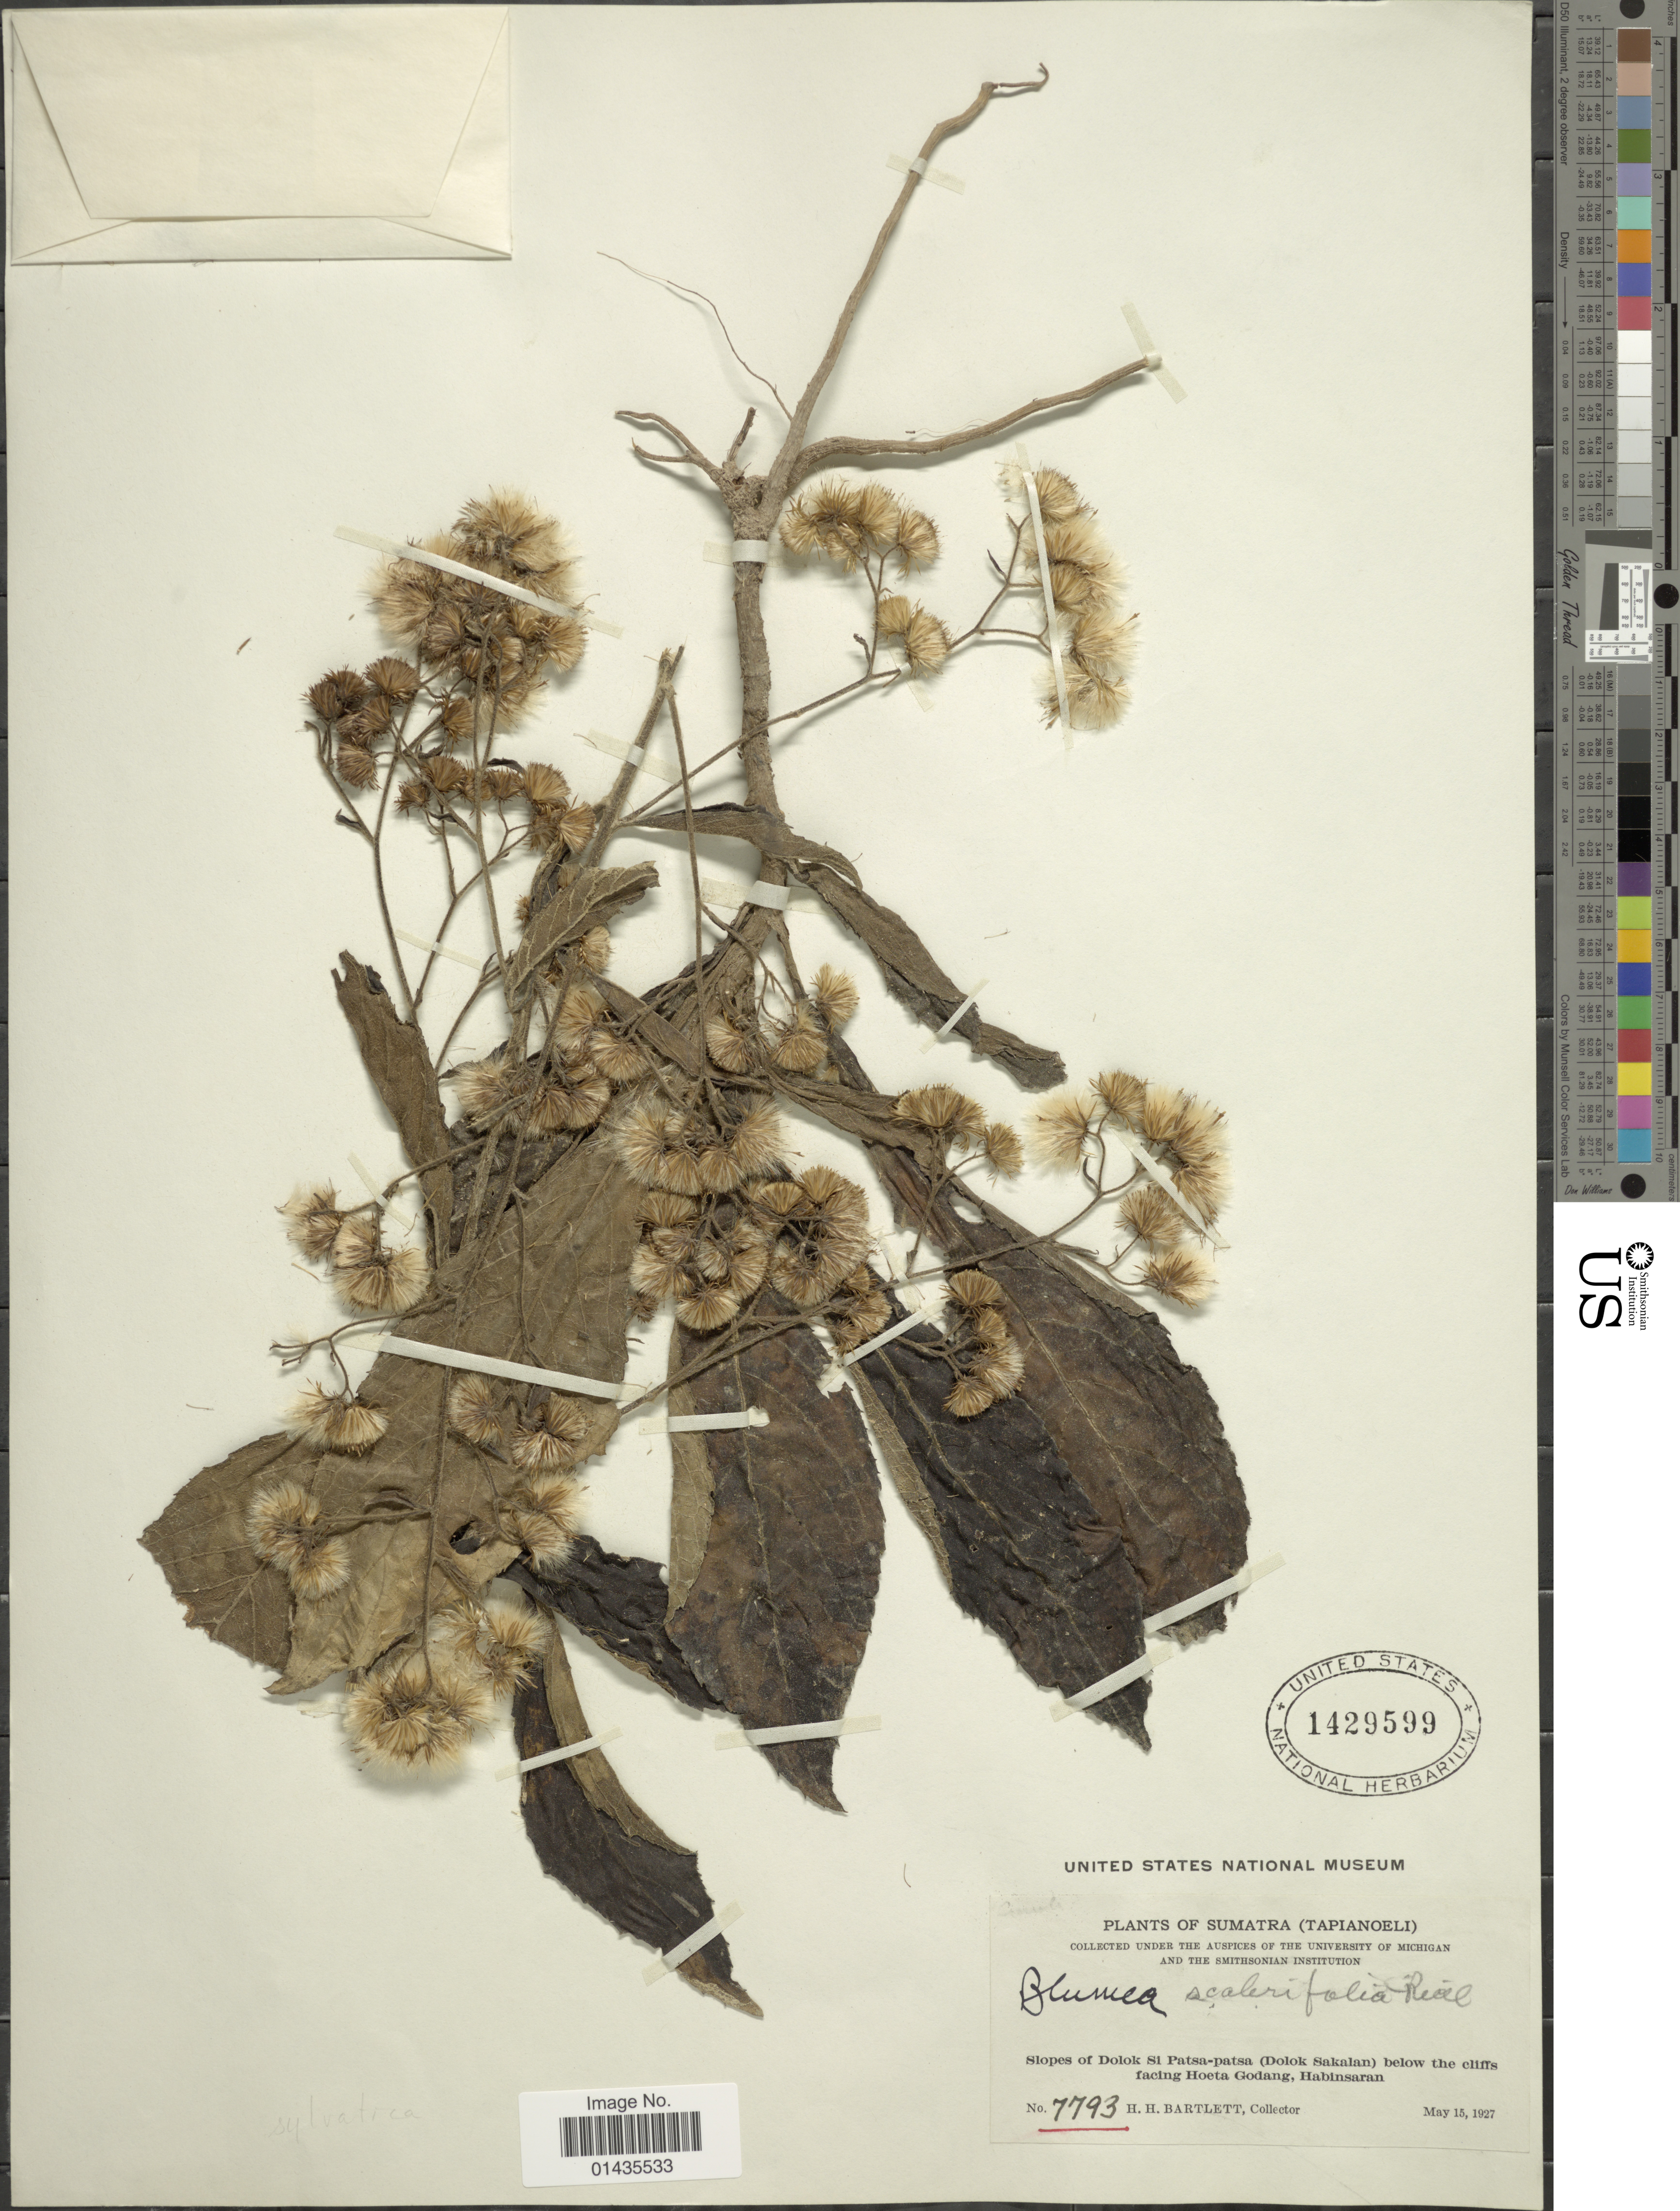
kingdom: Plantae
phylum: Tracheophyta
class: Magnoliopsida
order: Asterales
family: Asteraceae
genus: Blumea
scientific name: Blumea scabrifolia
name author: Ridl.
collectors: H. H. Bartlett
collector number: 7793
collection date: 1927-05-15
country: Indonesia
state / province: Sumatra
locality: Tapianoeli, slopes of Dolok Si Patsa-patsa (Dolok Sakalan) below the cliffs facing Hoeta Godang, Habinsaran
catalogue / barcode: US 1429599